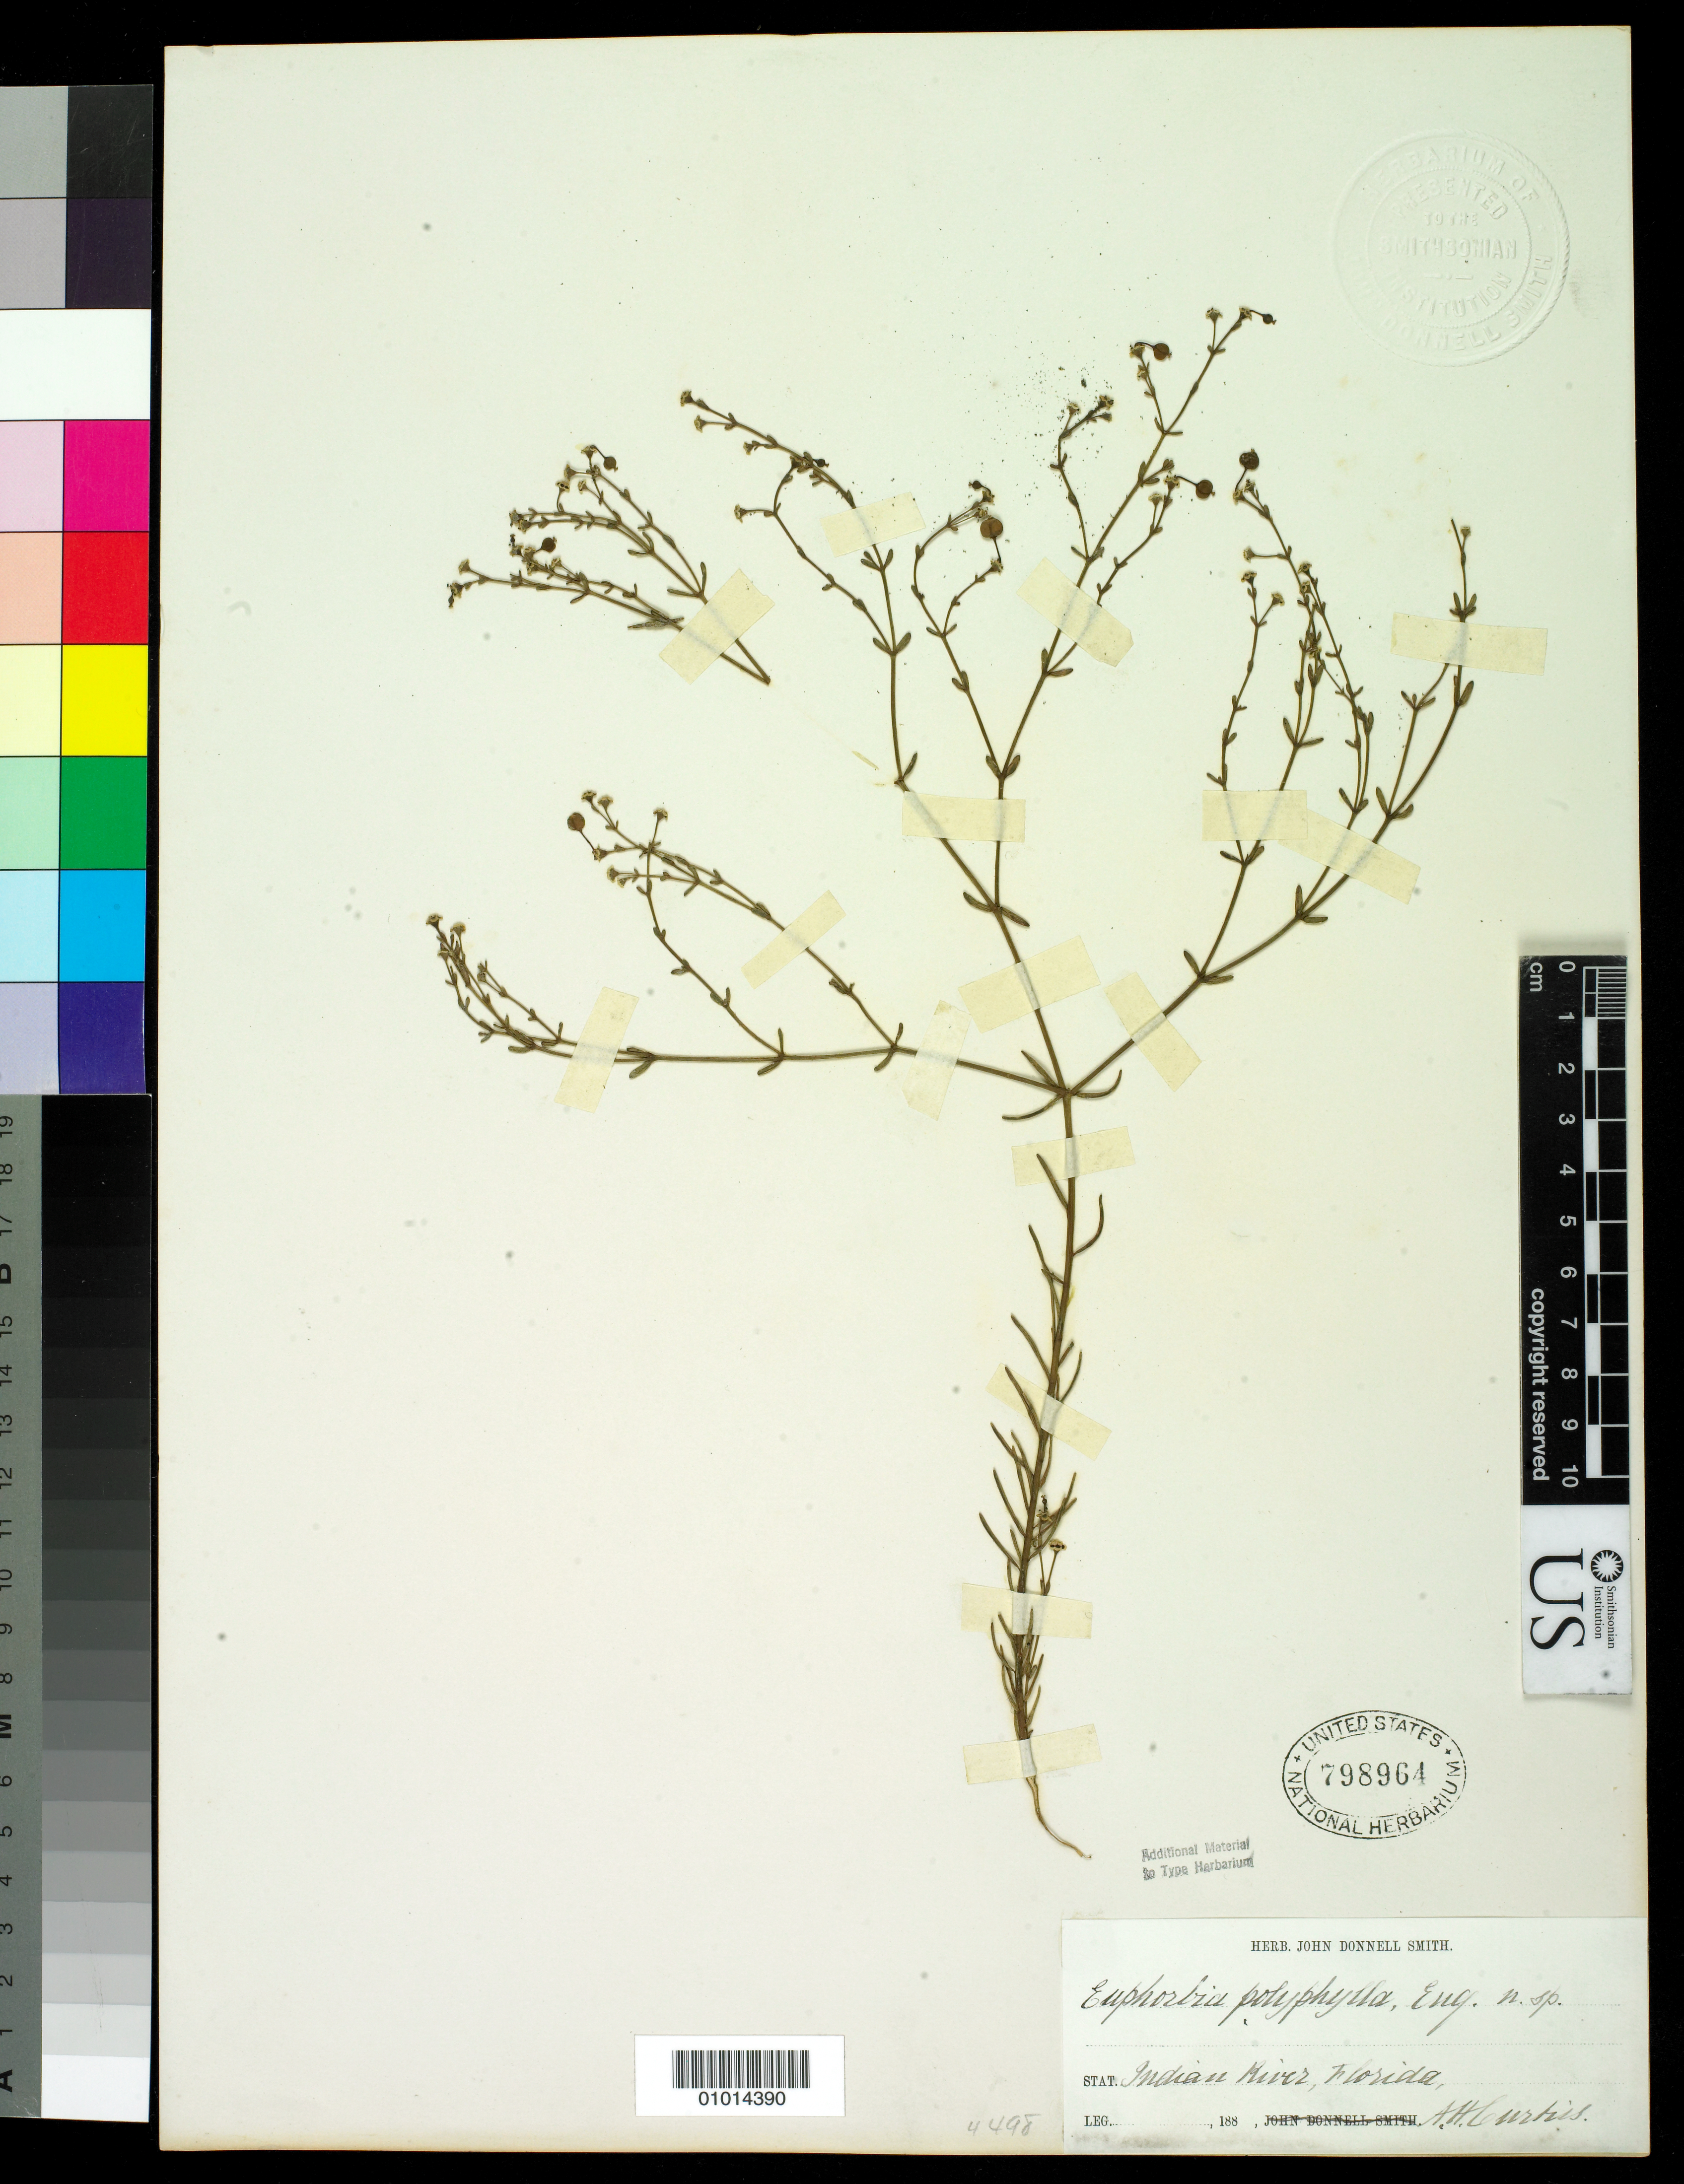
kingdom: Plantae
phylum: Tracheophyta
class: Magnoliopsida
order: Malpighiales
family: Euphorbiaceae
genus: Euphorbia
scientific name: Euphorbia polyphylla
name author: Engelm. ex Holz.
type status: Type Collection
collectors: F. A. Curtiss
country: United States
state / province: Florida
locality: Indian River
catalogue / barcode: US 798964